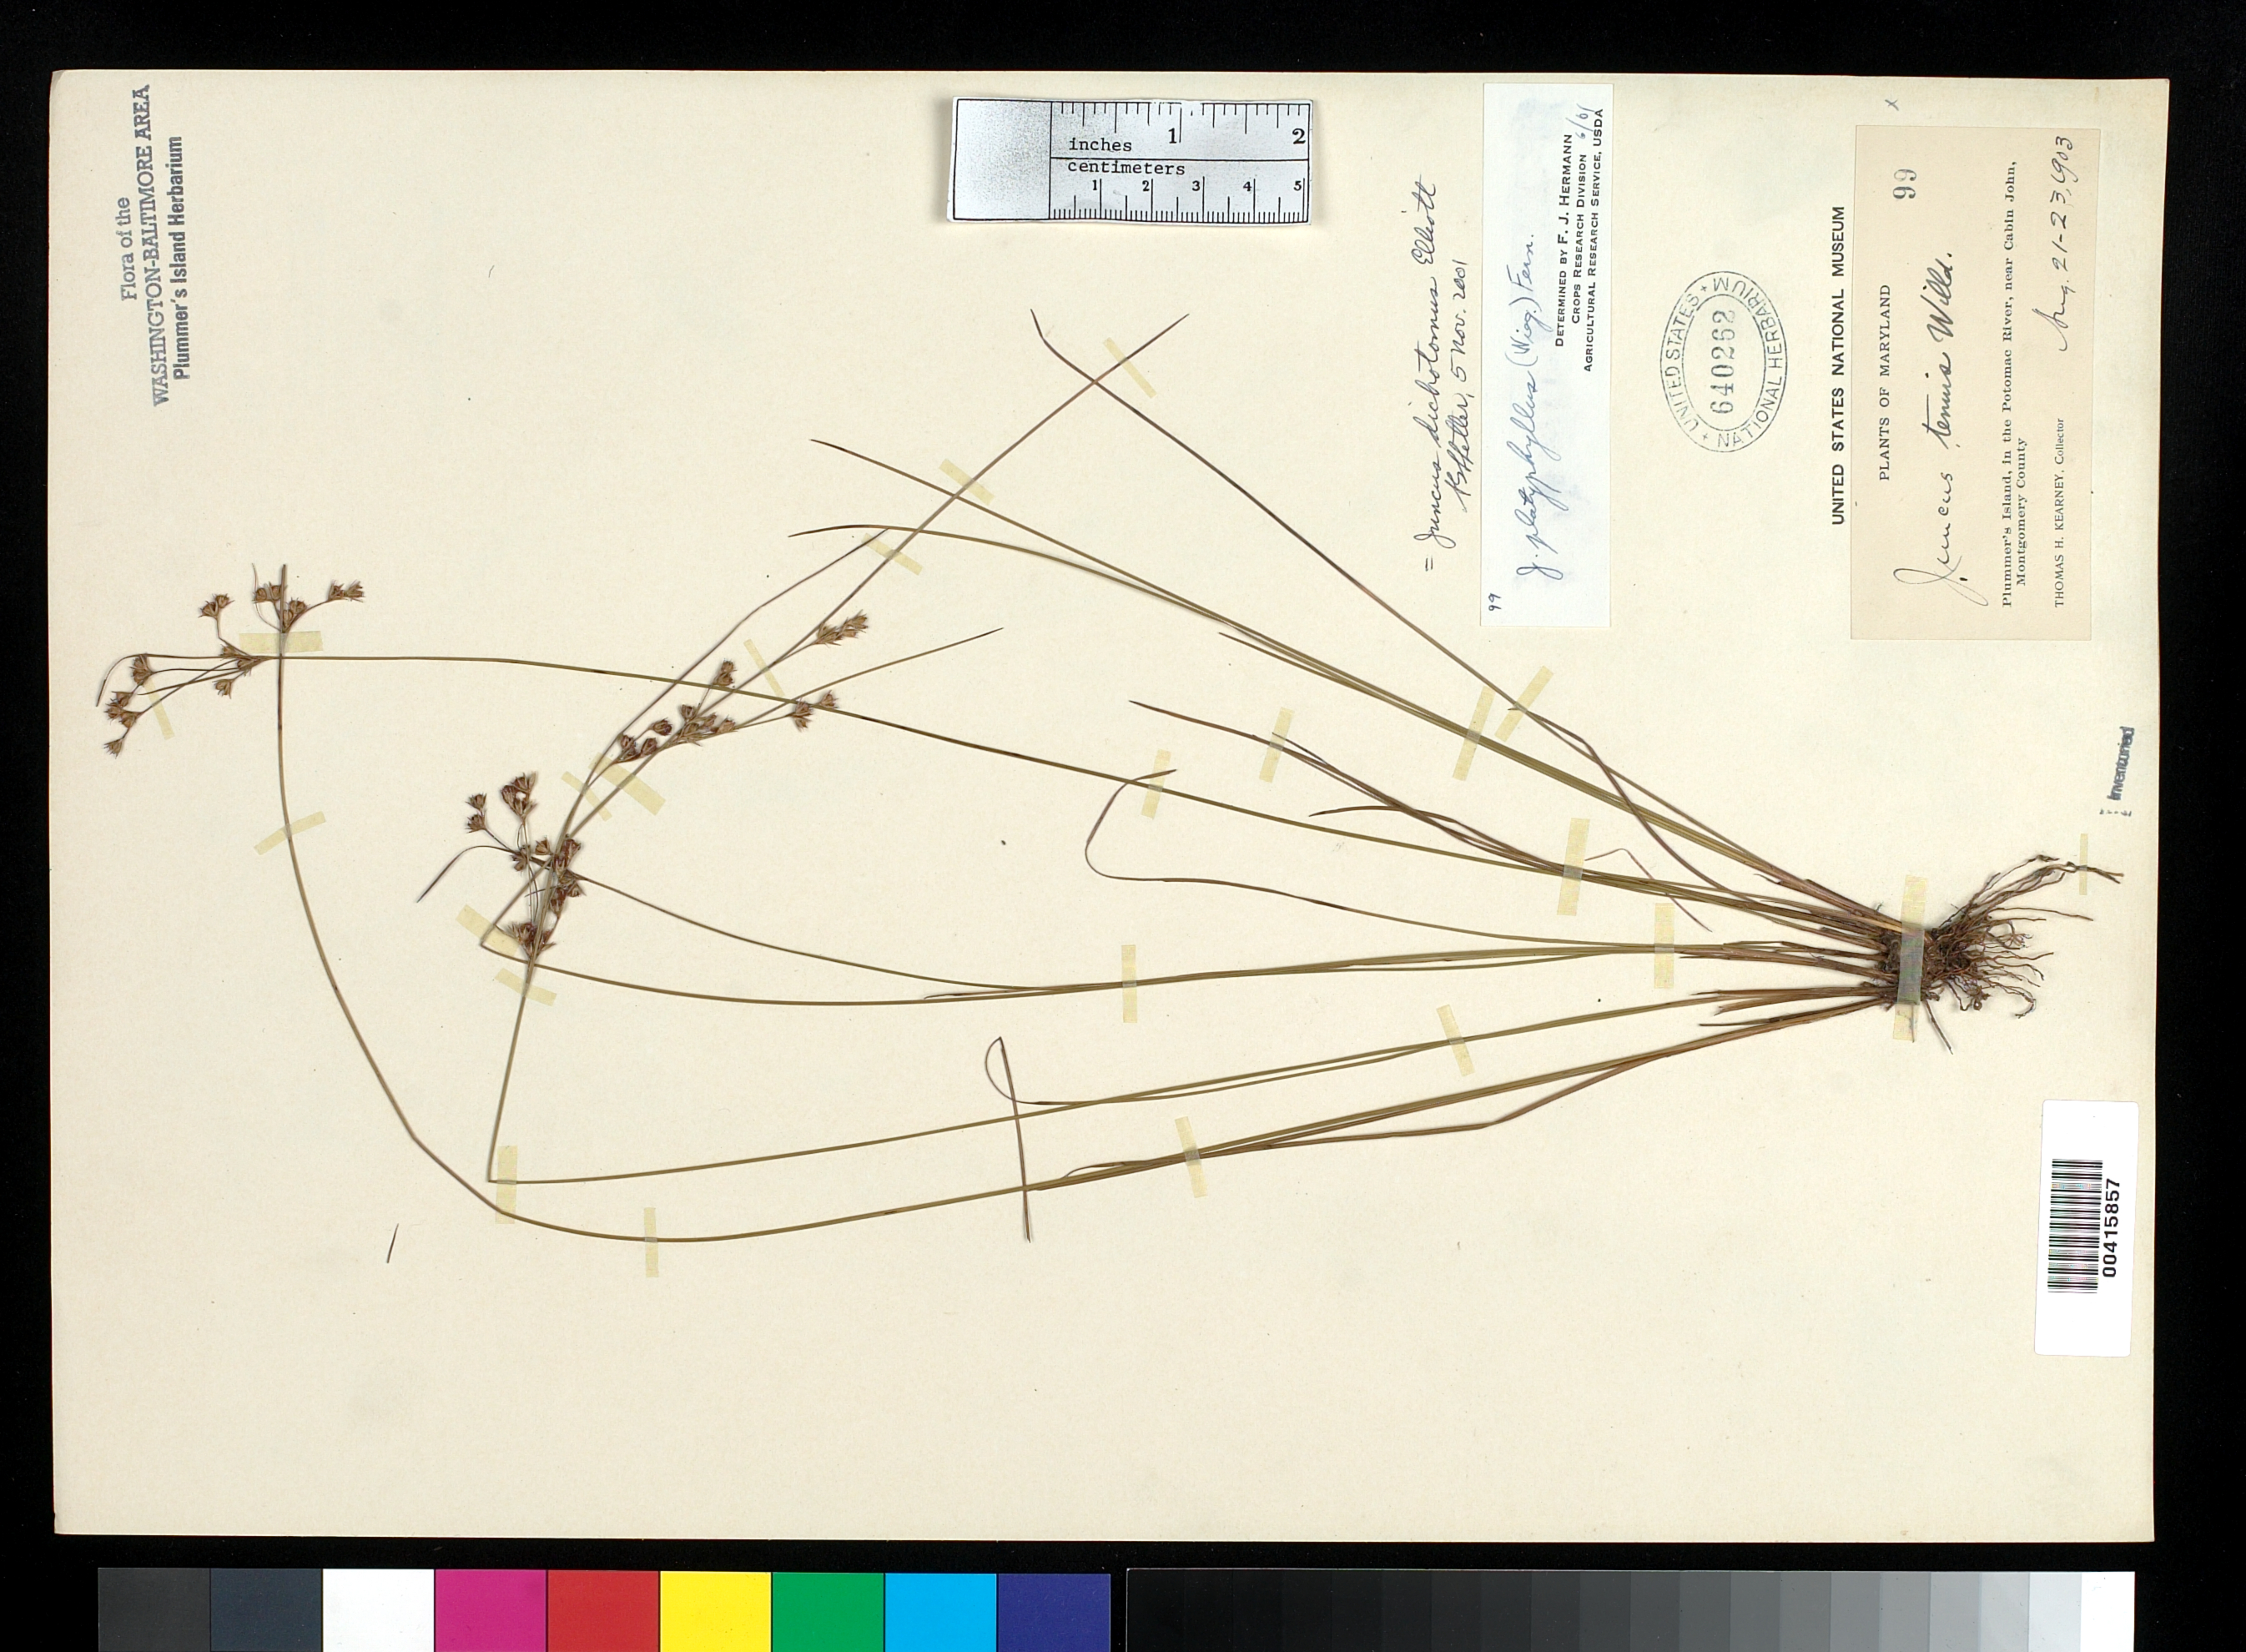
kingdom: Plantae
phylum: Tracheophyta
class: Liliopsida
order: Poales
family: Juncaceae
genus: Juncus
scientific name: Juncus dichotomus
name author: Elliott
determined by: Shetler, Stanwyn G., (US), NMNH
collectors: T. H. Kearney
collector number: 99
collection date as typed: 21 Aug 1903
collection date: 1903-08-21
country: United States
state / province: Maryland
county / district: Montgomery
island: Plummers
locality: Plummer's Island C. & O. Canal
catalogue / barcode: US 640262